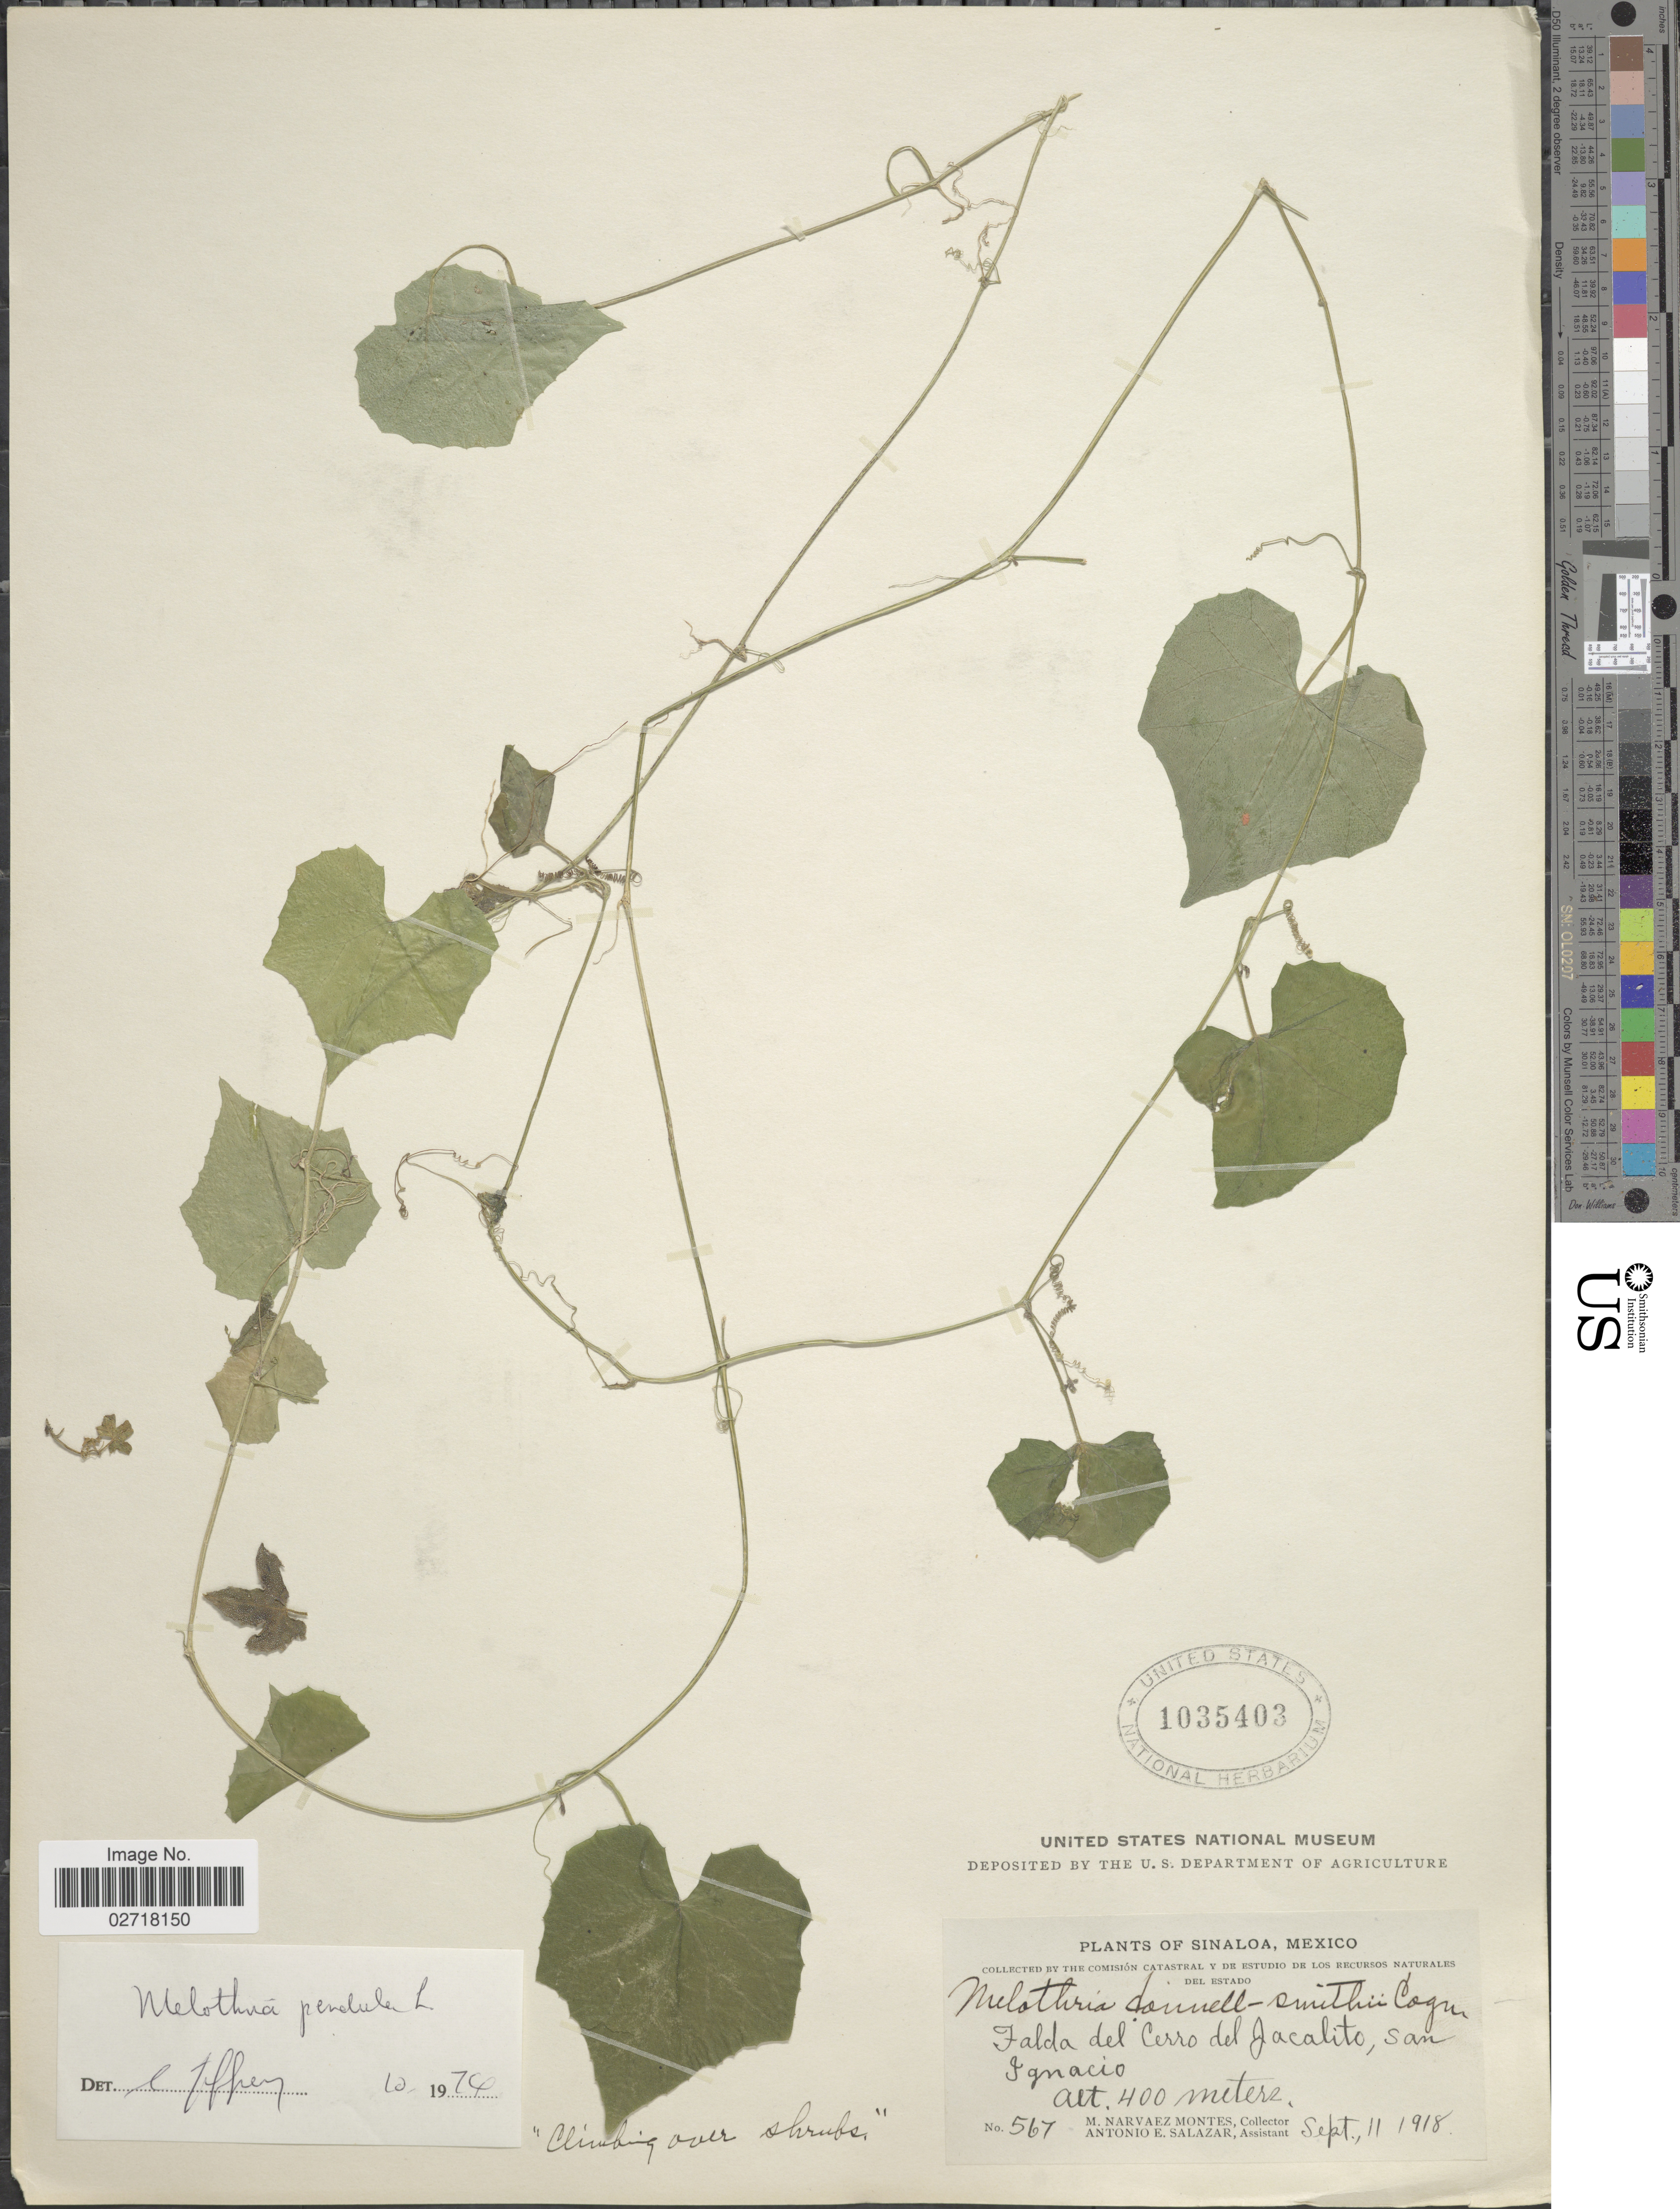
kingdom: Plantae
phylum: Tracheophyta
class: Magnoliopsida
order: Cucurbitales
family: Cucurbitaceae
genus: Melothria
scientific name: Melothria pendula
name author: L.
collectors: M. Narvaez-Montes & A. E. Salazar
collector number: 567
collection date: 1918-09-11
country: Mexico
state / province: Sinaloa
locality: Falda del Cerro del Jacalito, San Ignacio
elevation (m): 400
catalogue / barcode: US 1035403